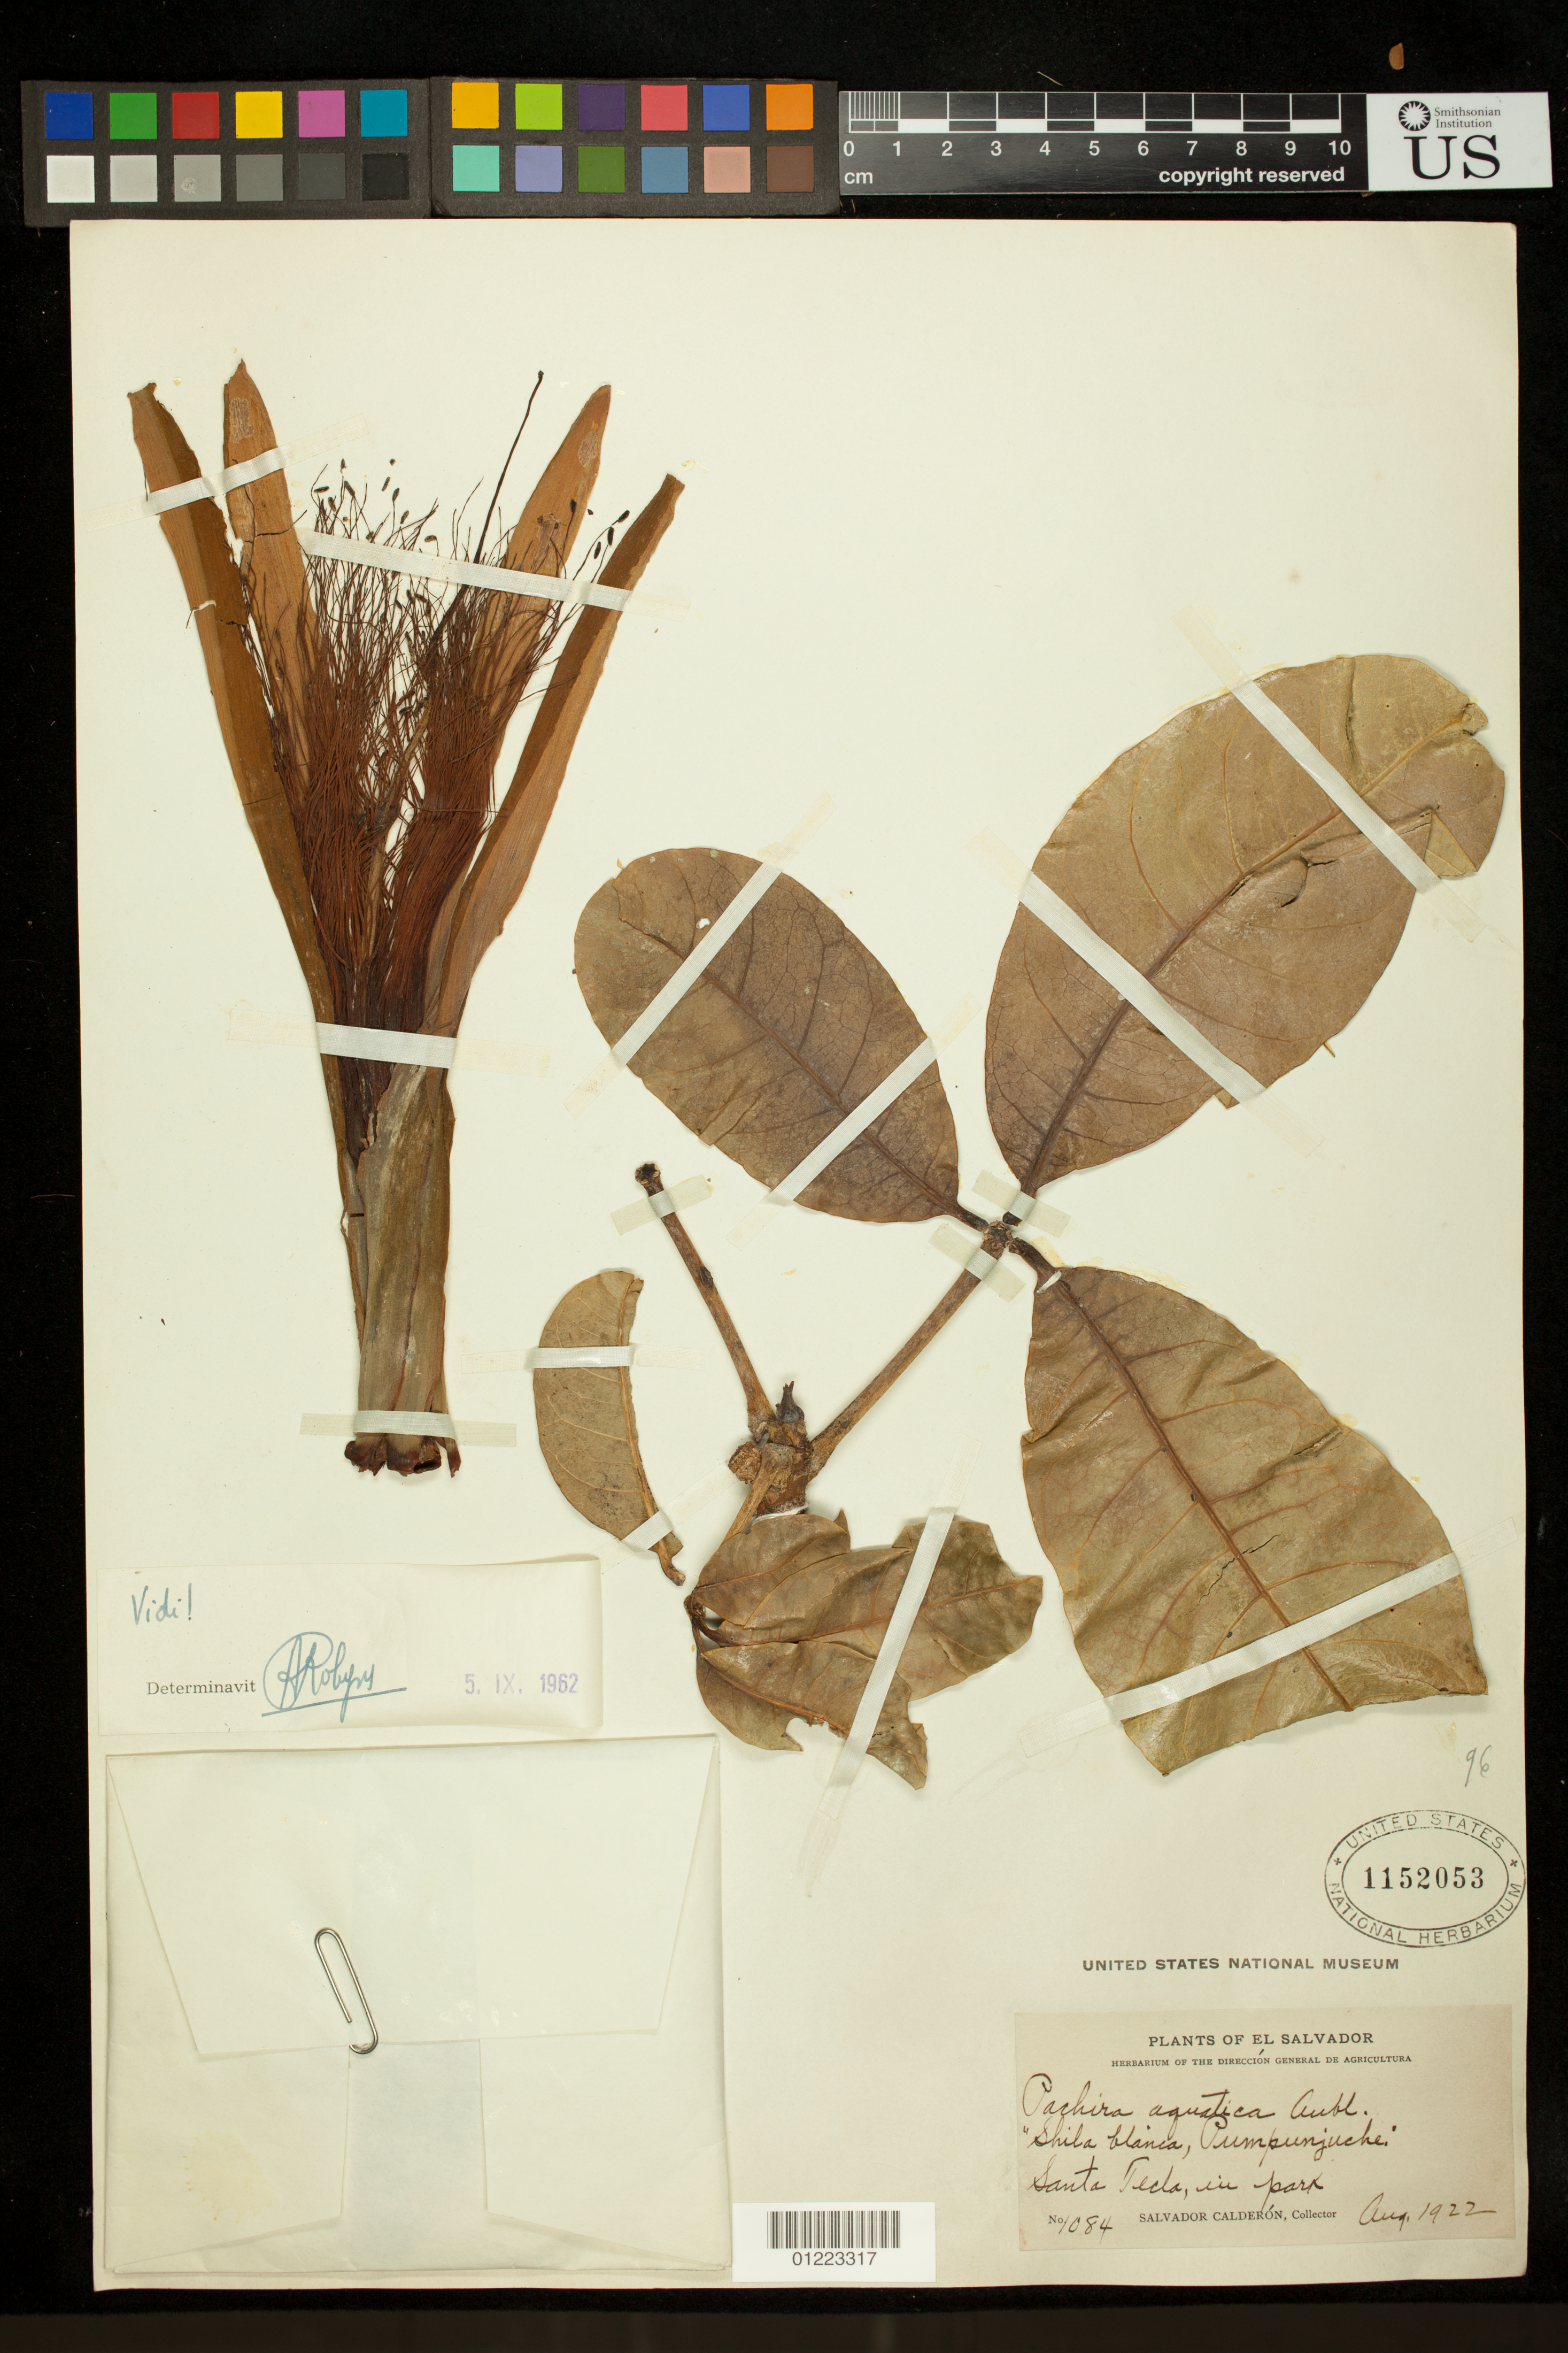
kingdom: Plantae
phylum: Tracheophyta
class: Magnoliopsida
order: Malvales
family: Malvaceae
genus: Pachira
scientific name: Pachira aquatica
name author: Aubl.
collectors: S. Calderón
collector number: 1084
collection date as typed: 1922-08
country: El Salvador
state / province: La Libertad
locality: Santa Tecla, in park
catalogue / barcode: US 1152053